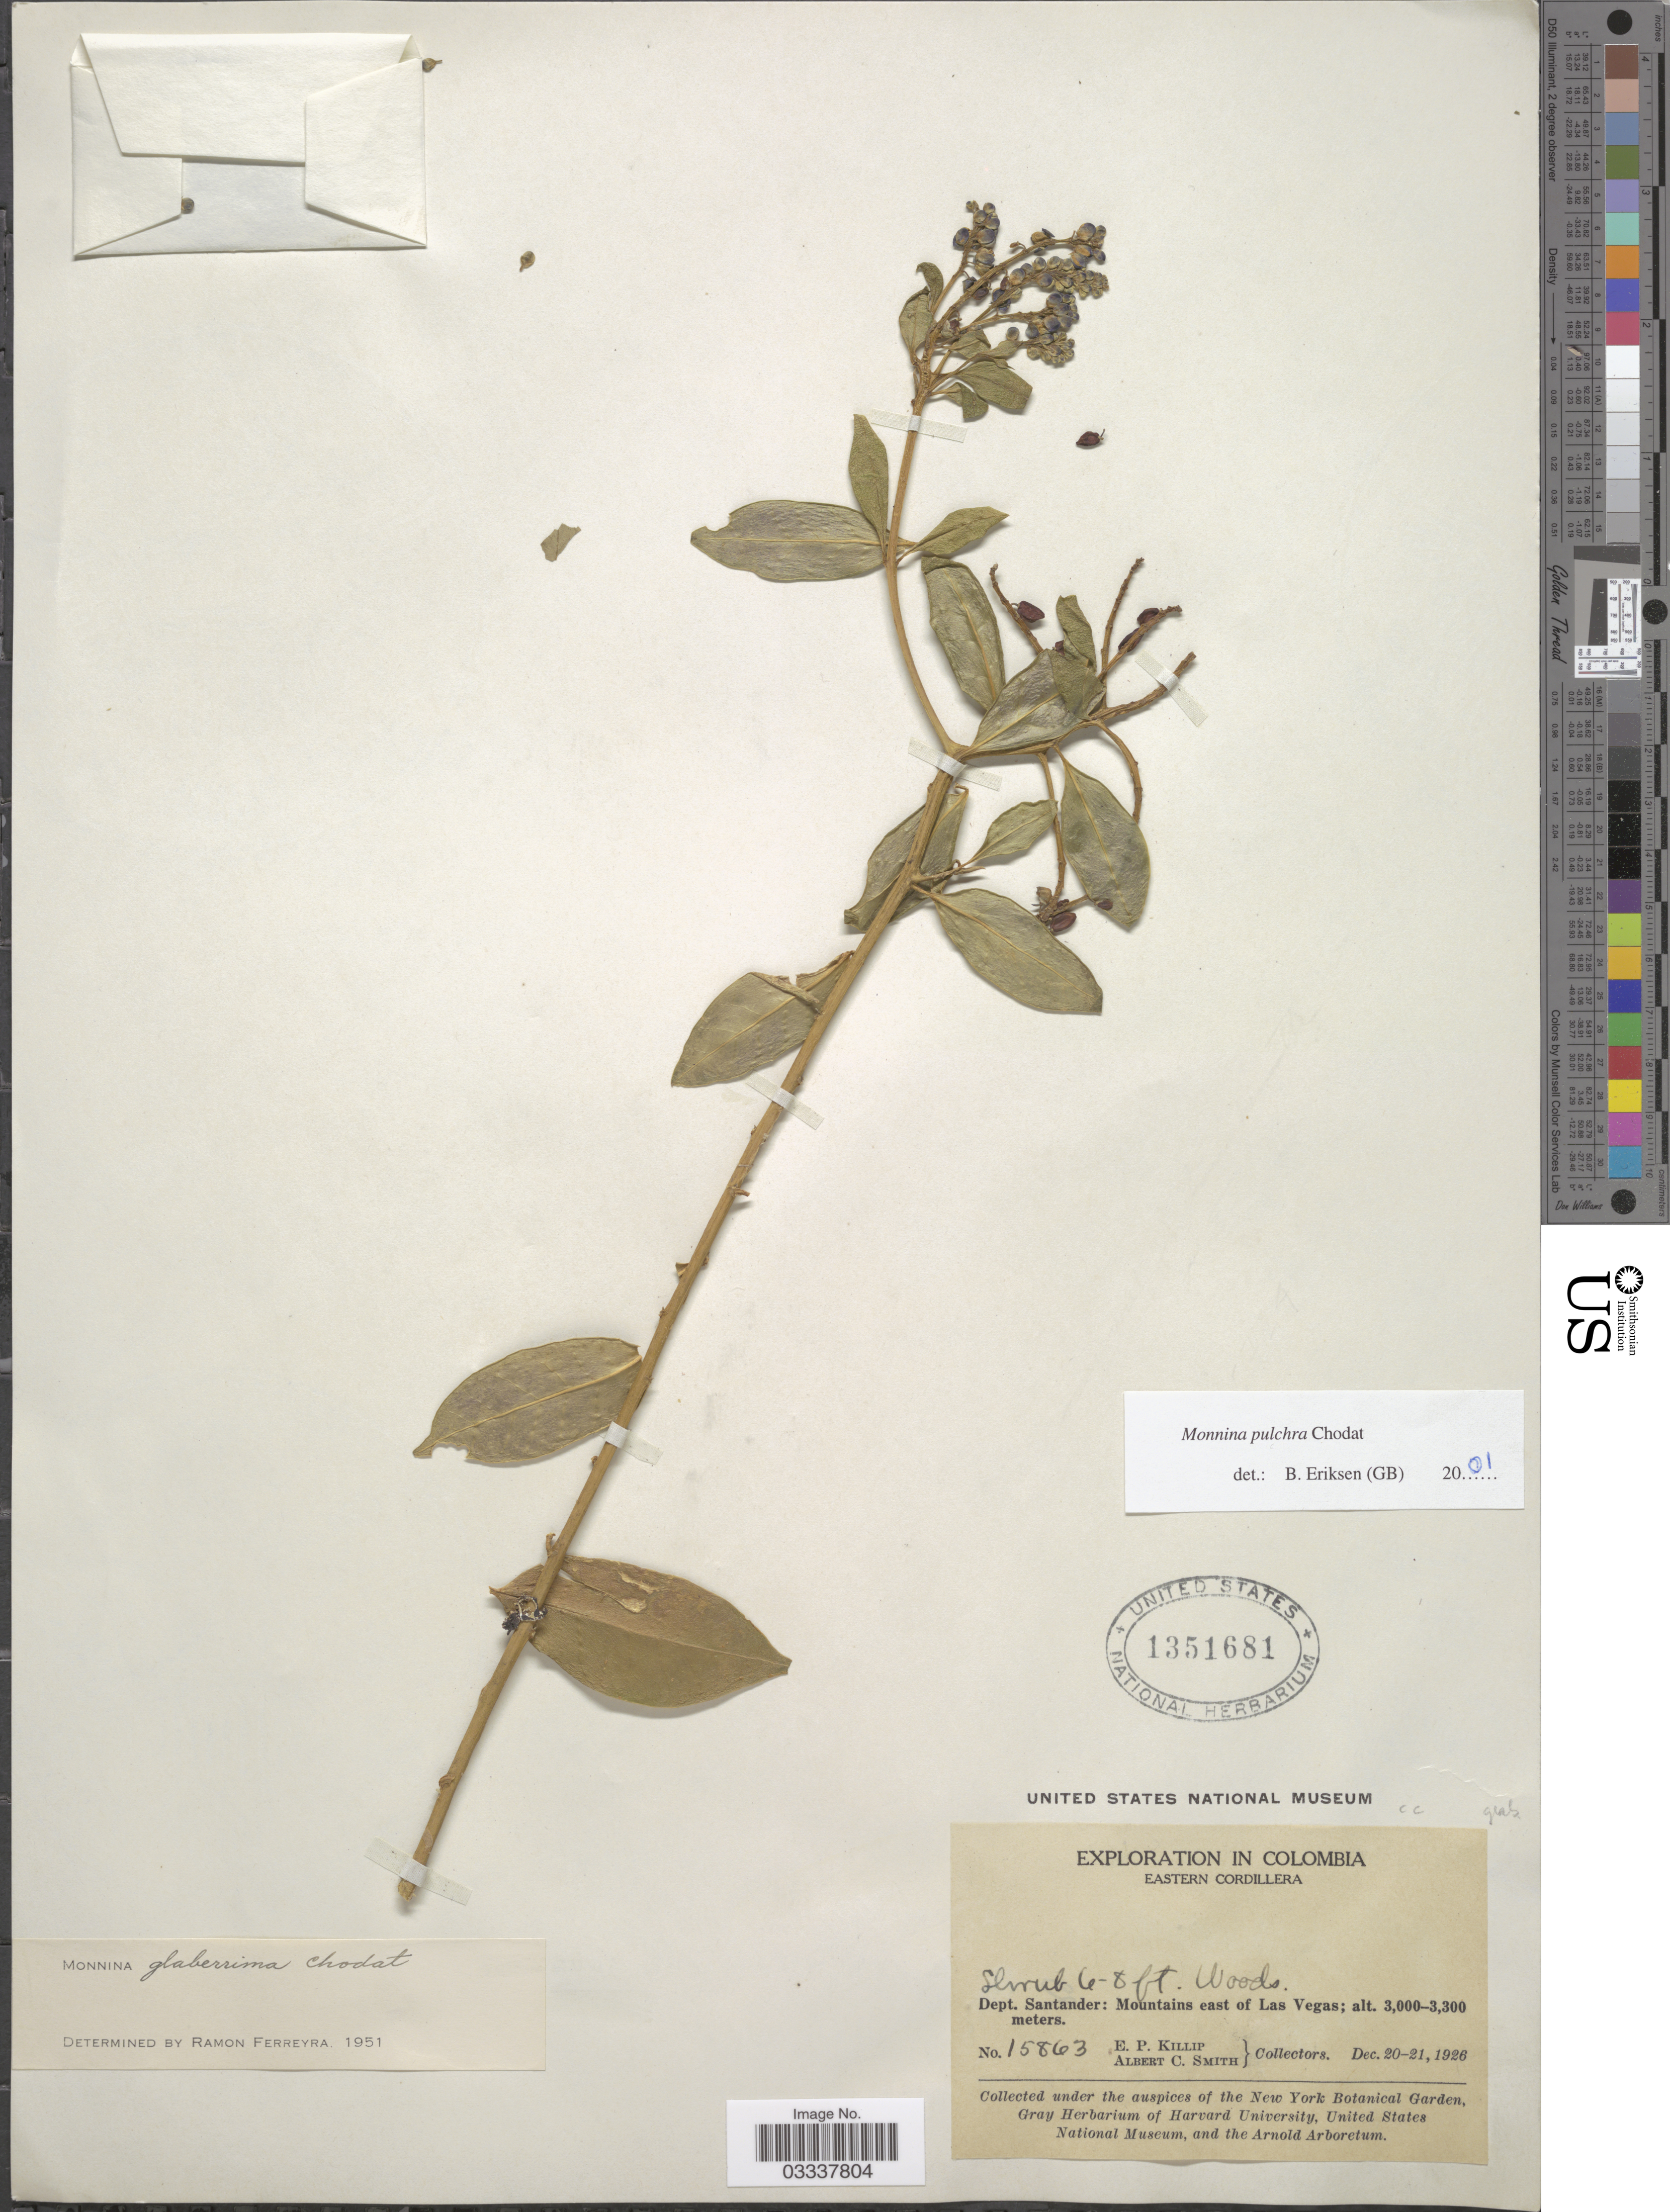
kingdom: Plantae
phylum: Tracheophyta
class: Magnoliopsida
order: Fabales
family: Polygalaceae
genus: Monnina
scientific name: Monnina pulchra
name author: Chodat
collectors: E. P. Killip & A. C. Smith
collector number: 15863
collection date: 1926-12-20/1926-12-21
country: Colombia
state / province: Santander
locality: Eastern Cordillera, Dept. Santander: Mountains east of Las Vegas.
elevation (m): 3000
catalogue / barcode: US 1351681